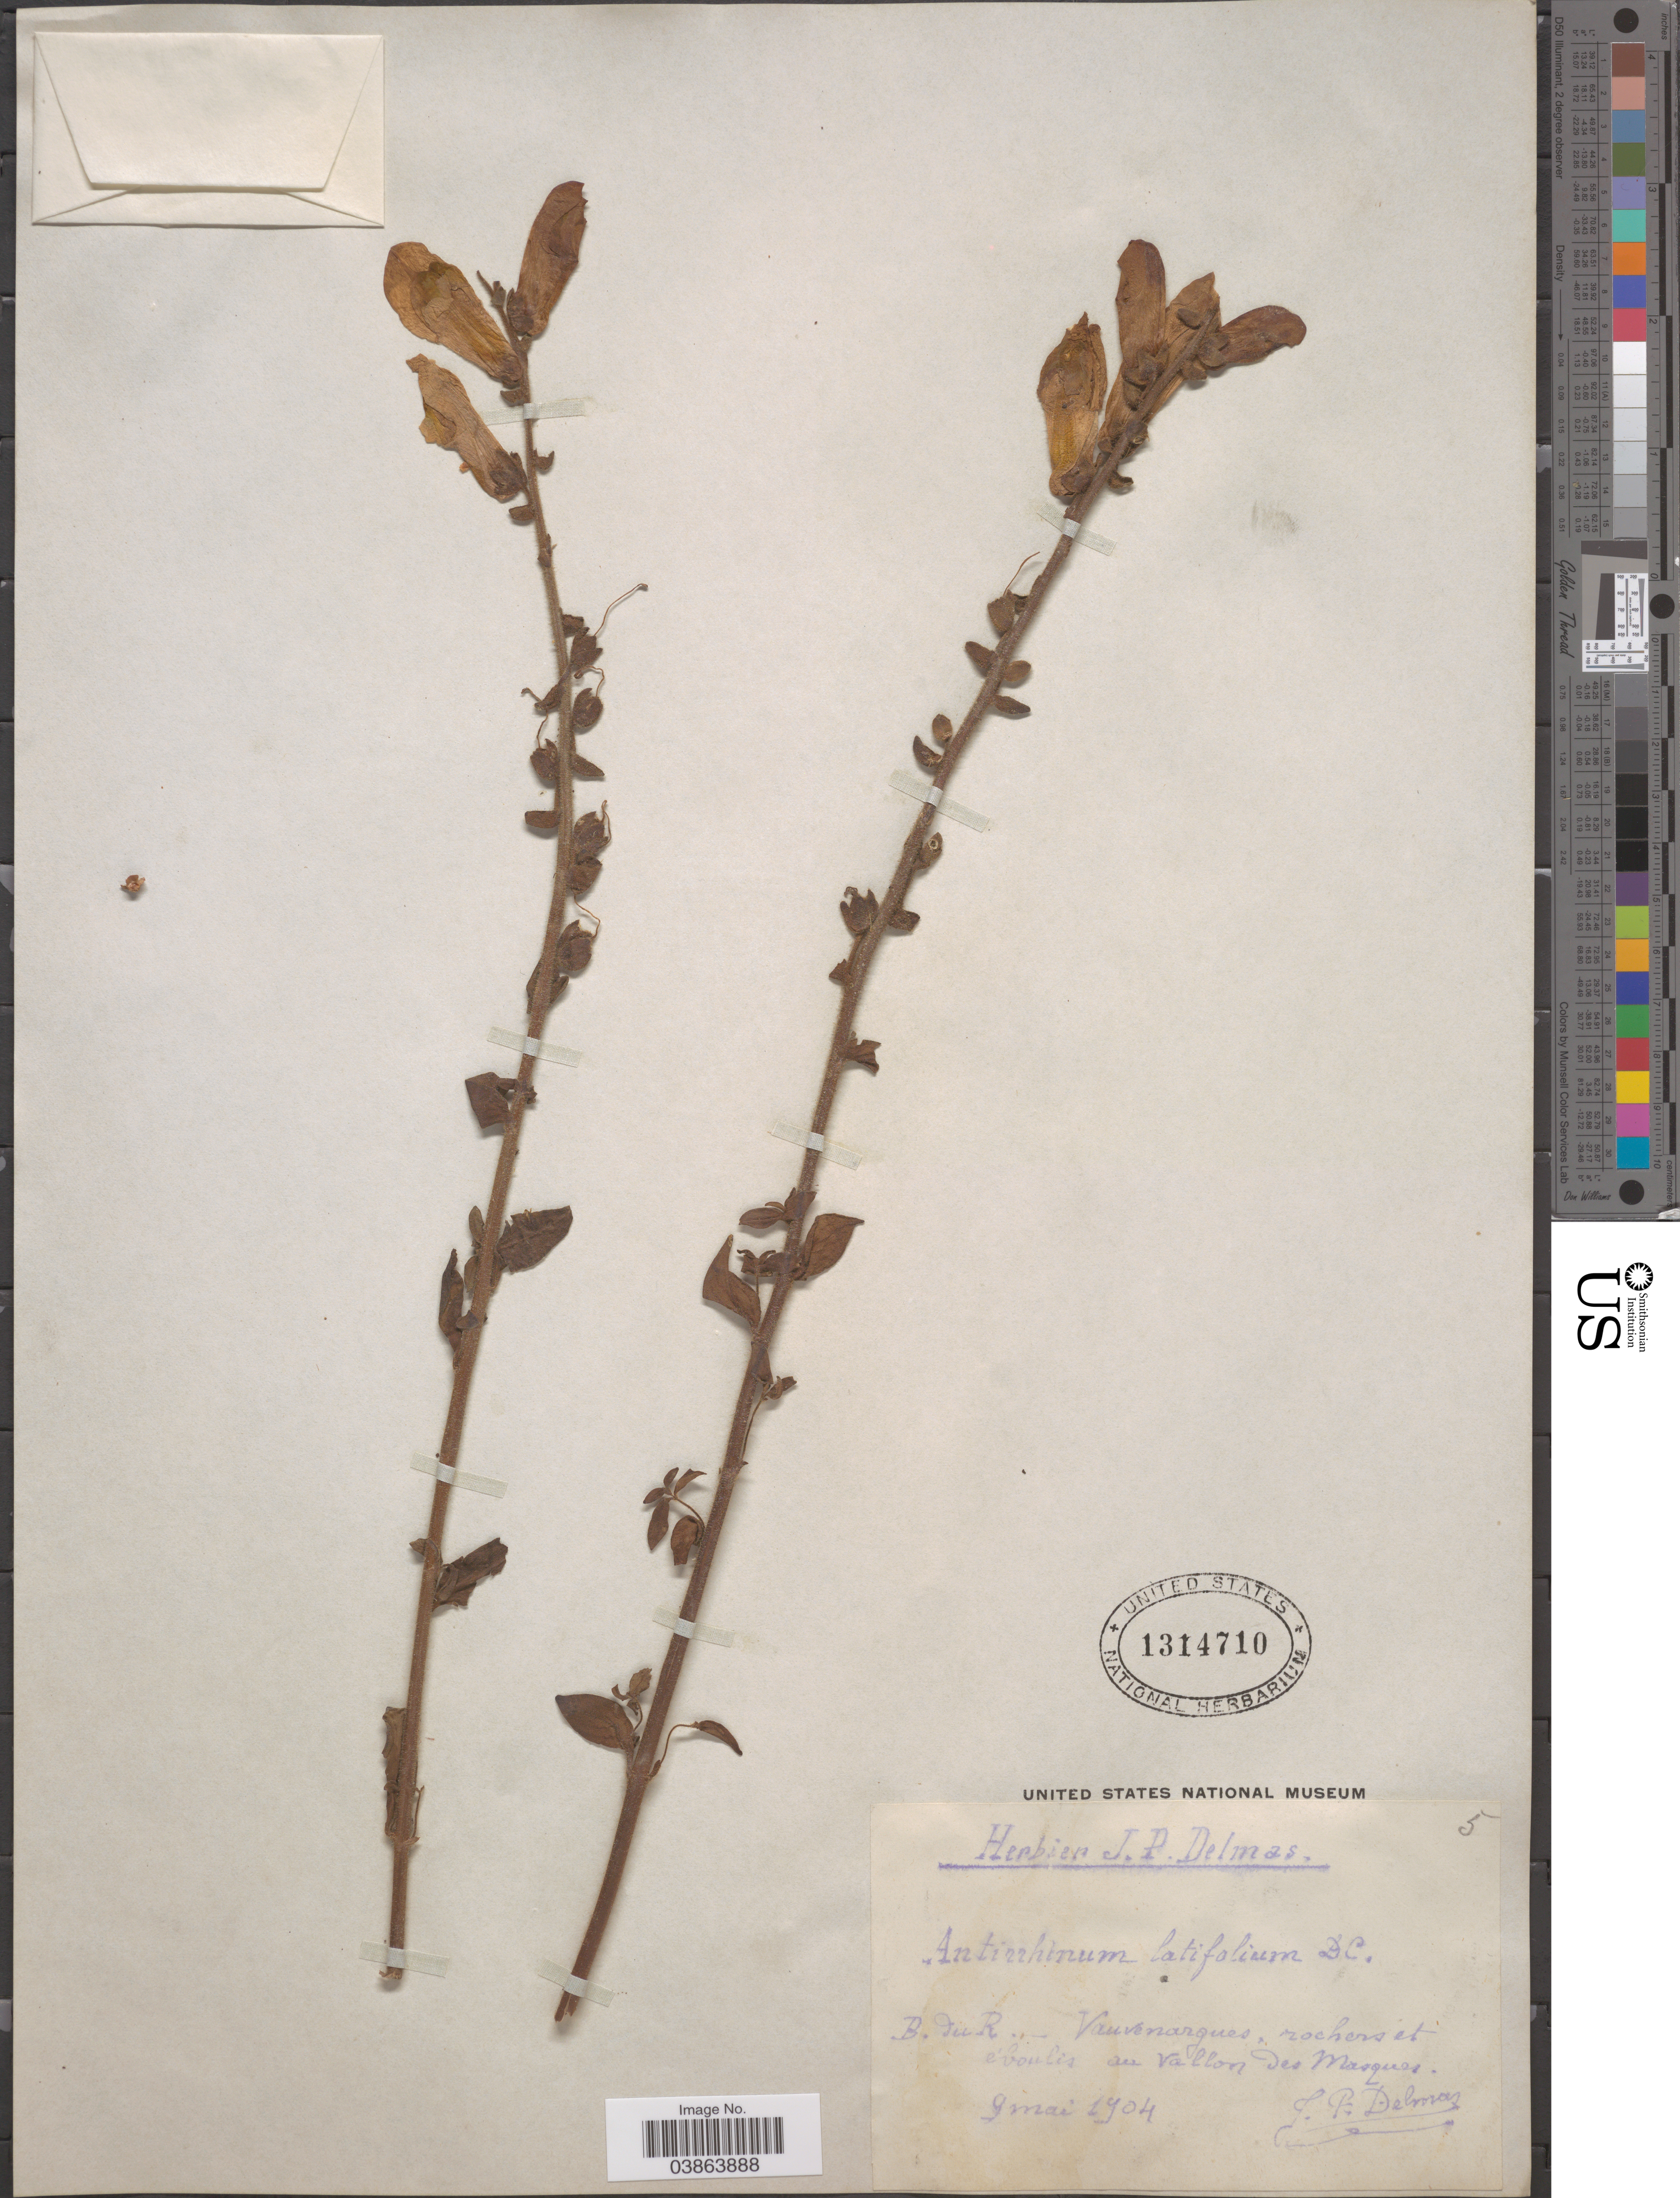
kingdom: Plantae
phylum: Tracheophyta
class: Magnoliopsida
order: Lamiales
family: Plantaginaceae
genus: Antirrhinum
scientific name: Antirrhinum latifolium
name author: Mill.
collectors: J. Delmas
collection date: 1904-05-09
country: France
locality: B. du R - Vauvenargues, rochers et eboulis au Vallon des Masques.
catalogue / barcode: US 1314710